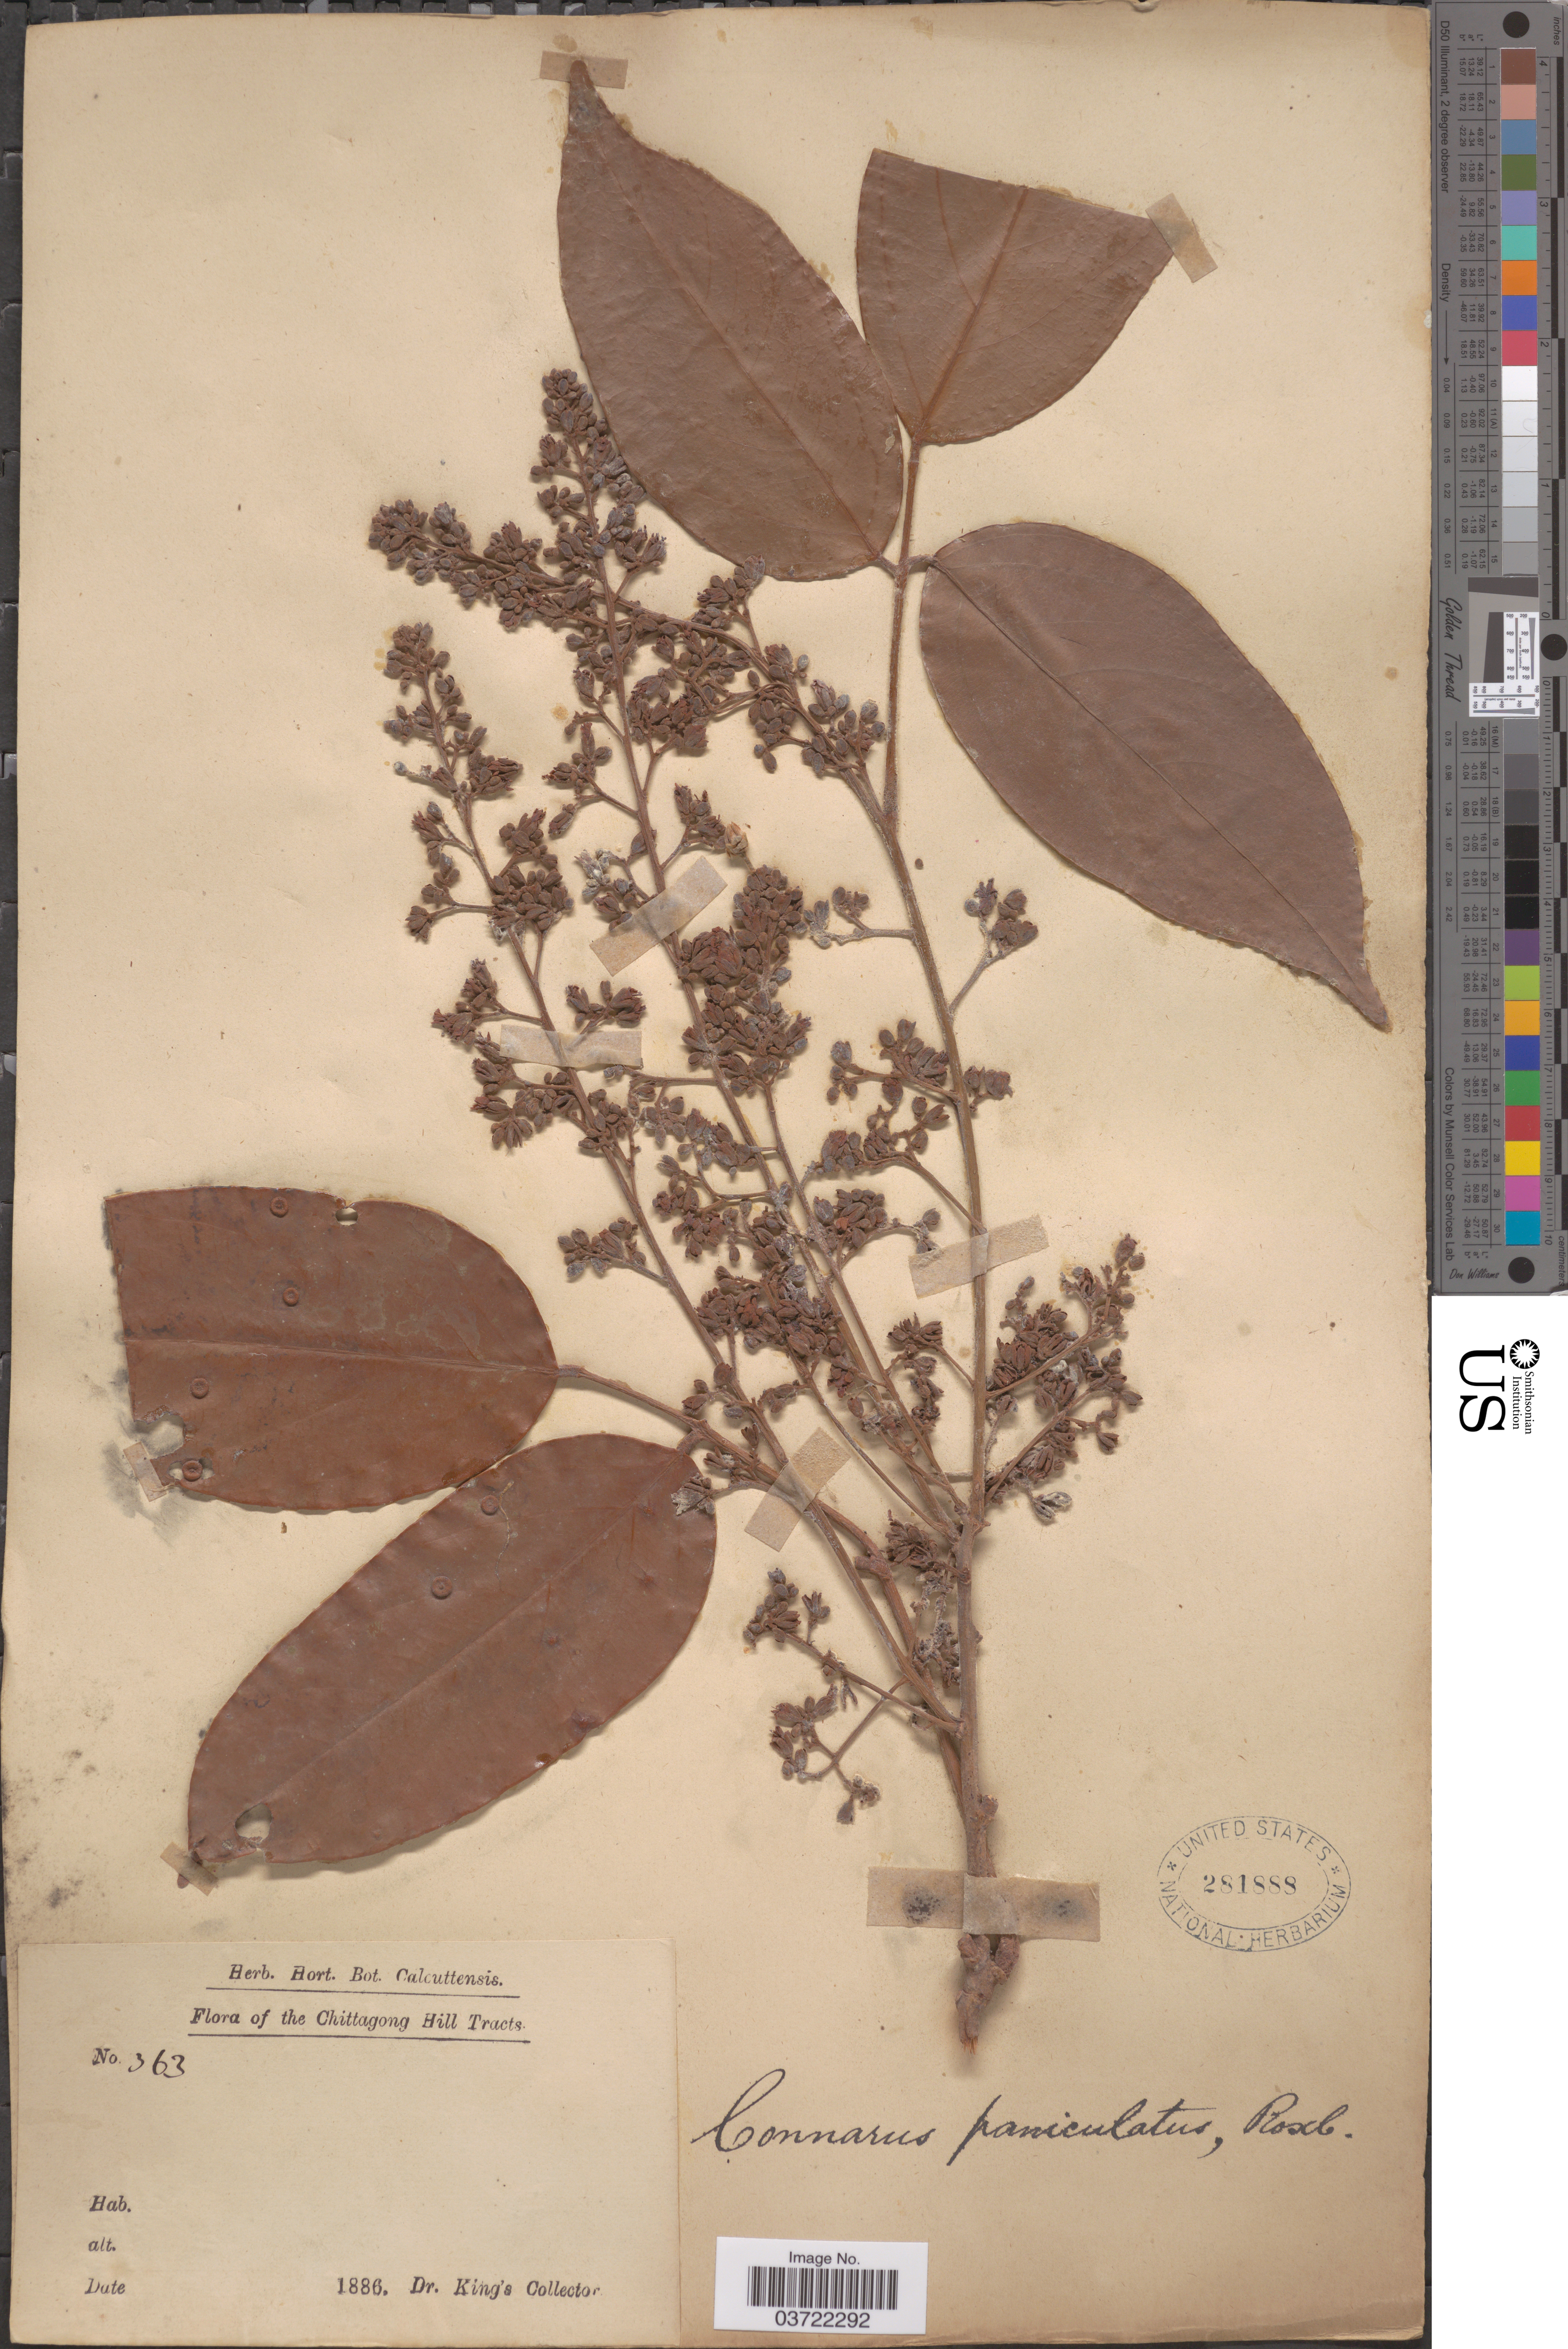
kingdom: Plantae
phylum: Tracheophyta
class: Magnoliopsida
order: Oxalidales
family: Connaraceae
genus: Connarus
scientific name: Connarus paniculatus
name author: Roxb.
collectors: Dr. King's collector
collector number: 363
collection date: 1886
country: Bangladesh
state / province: Chittagong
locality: The Chittagong Hill Tracts.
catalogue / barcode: US 281888